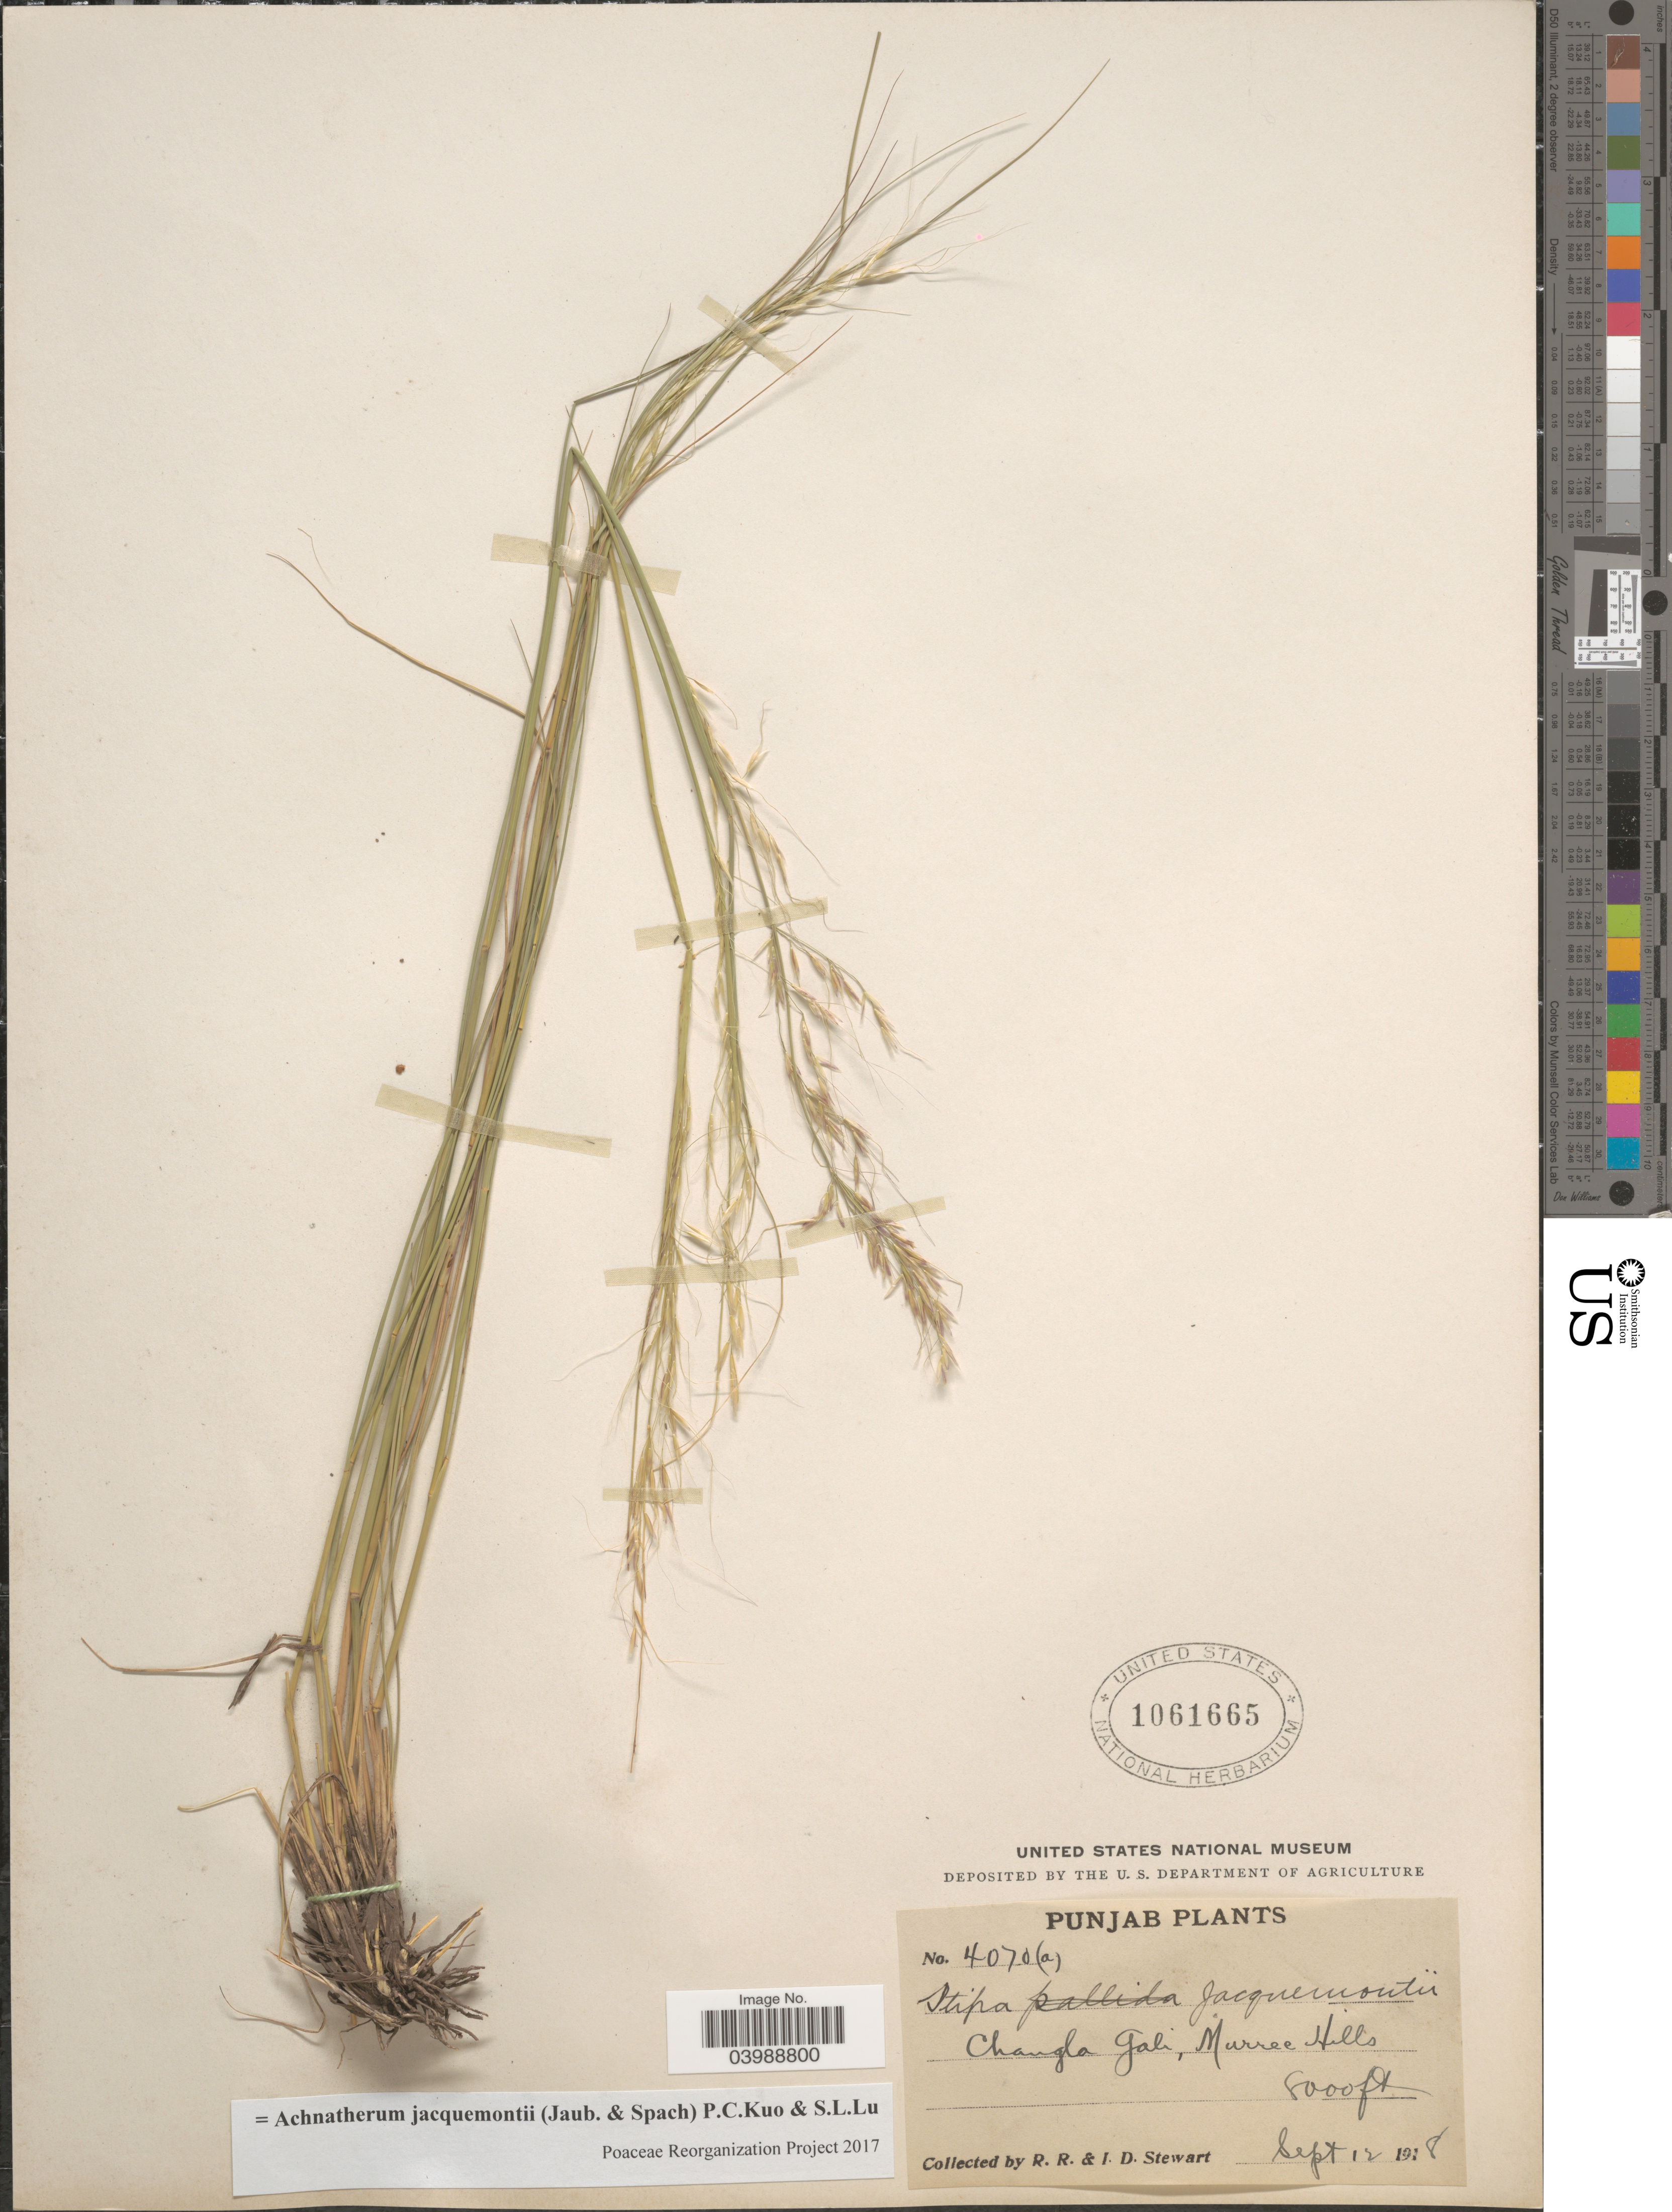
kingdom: Plantae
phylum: Tracheophyta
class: Liliopsida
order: Poales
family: Poaceae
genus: Achnatherum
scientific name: Achnatherum jacquemontii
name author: (Jaub.) P.C. Kuo & S.L. Lu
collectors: R. Stewart & I. Stewart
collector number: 4070(a)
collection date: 1918-09-12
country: Pakistan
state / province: Punjab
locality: Changla Gali, Murree Hills.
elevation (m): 2438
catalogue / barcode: US 1061665